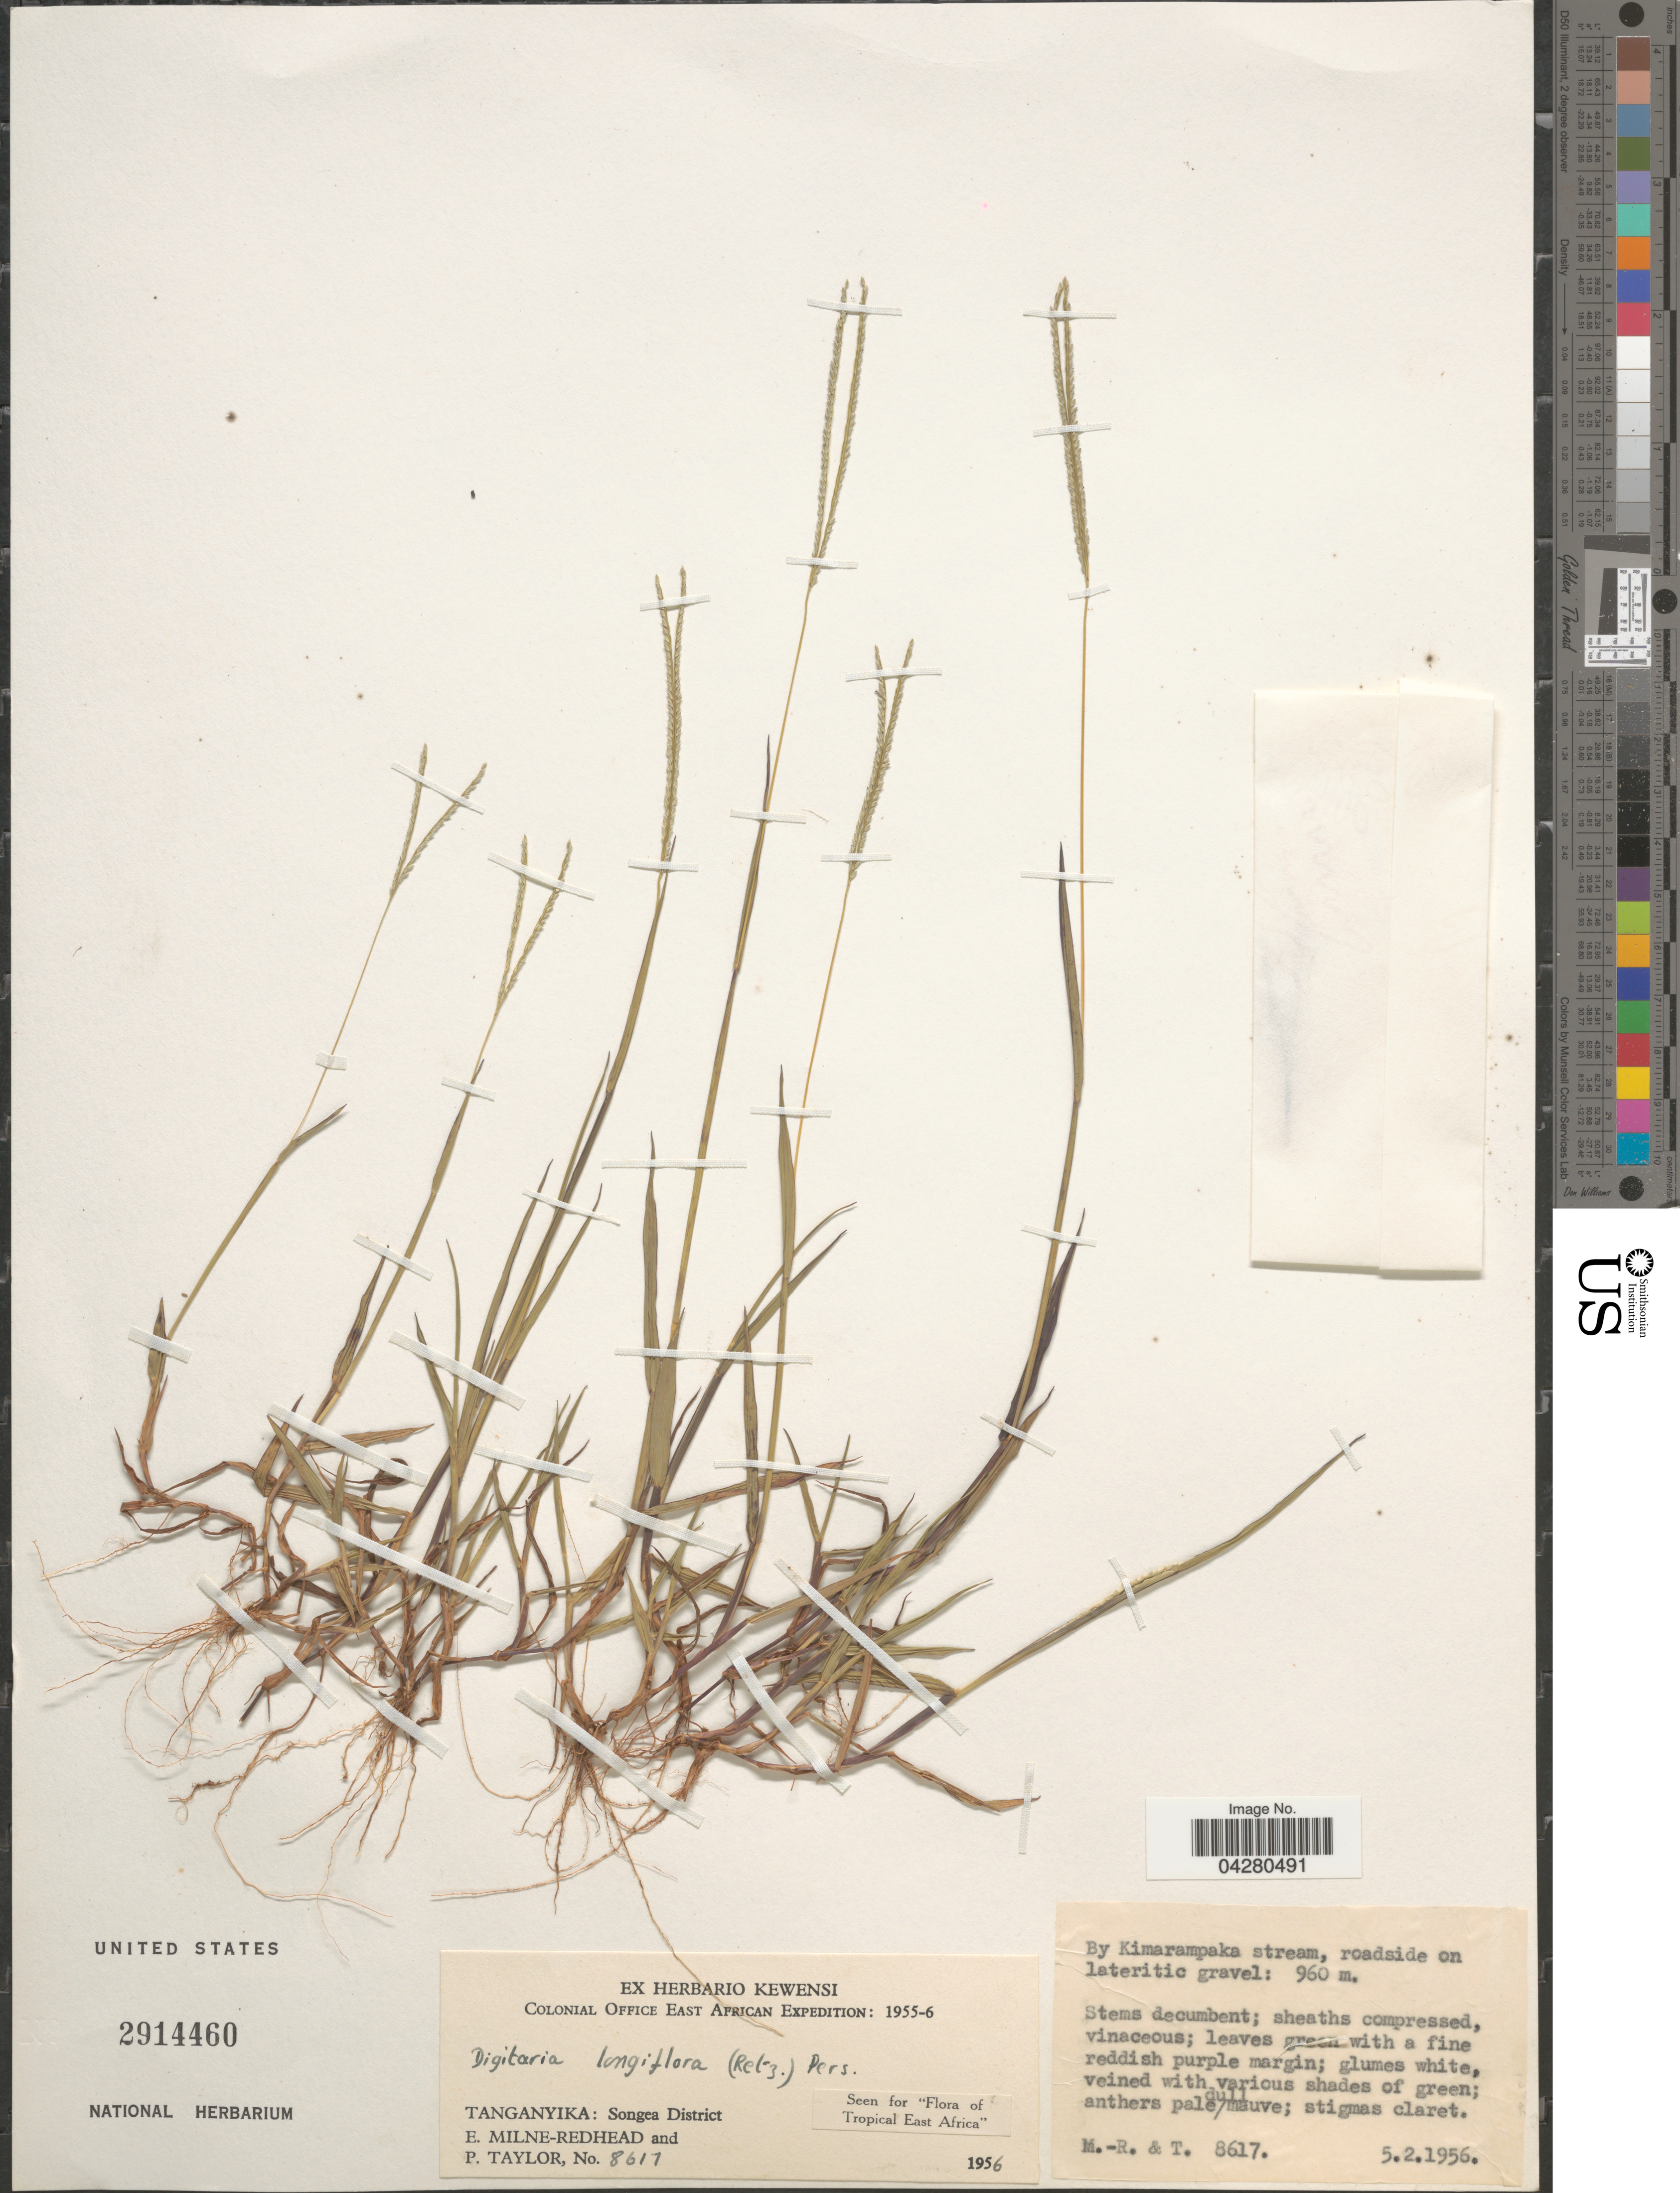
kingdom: Plantae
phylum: Tracheophyta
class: Liliopsida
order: Poales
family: Poaceae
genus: Digitaria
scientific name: Digitaria longiflora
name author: (Retz.) Pers.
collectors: E. W. Milne-Redhead & P. Taylor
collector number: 8617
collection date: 1956-02-05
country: Tanzania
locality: Colonial Office East African Expedition: 1955-6. Tanganyika: Songea District. By Kimarampaka stream, roadside on lateritic gravel.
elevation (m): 960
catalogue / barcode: US 2914460